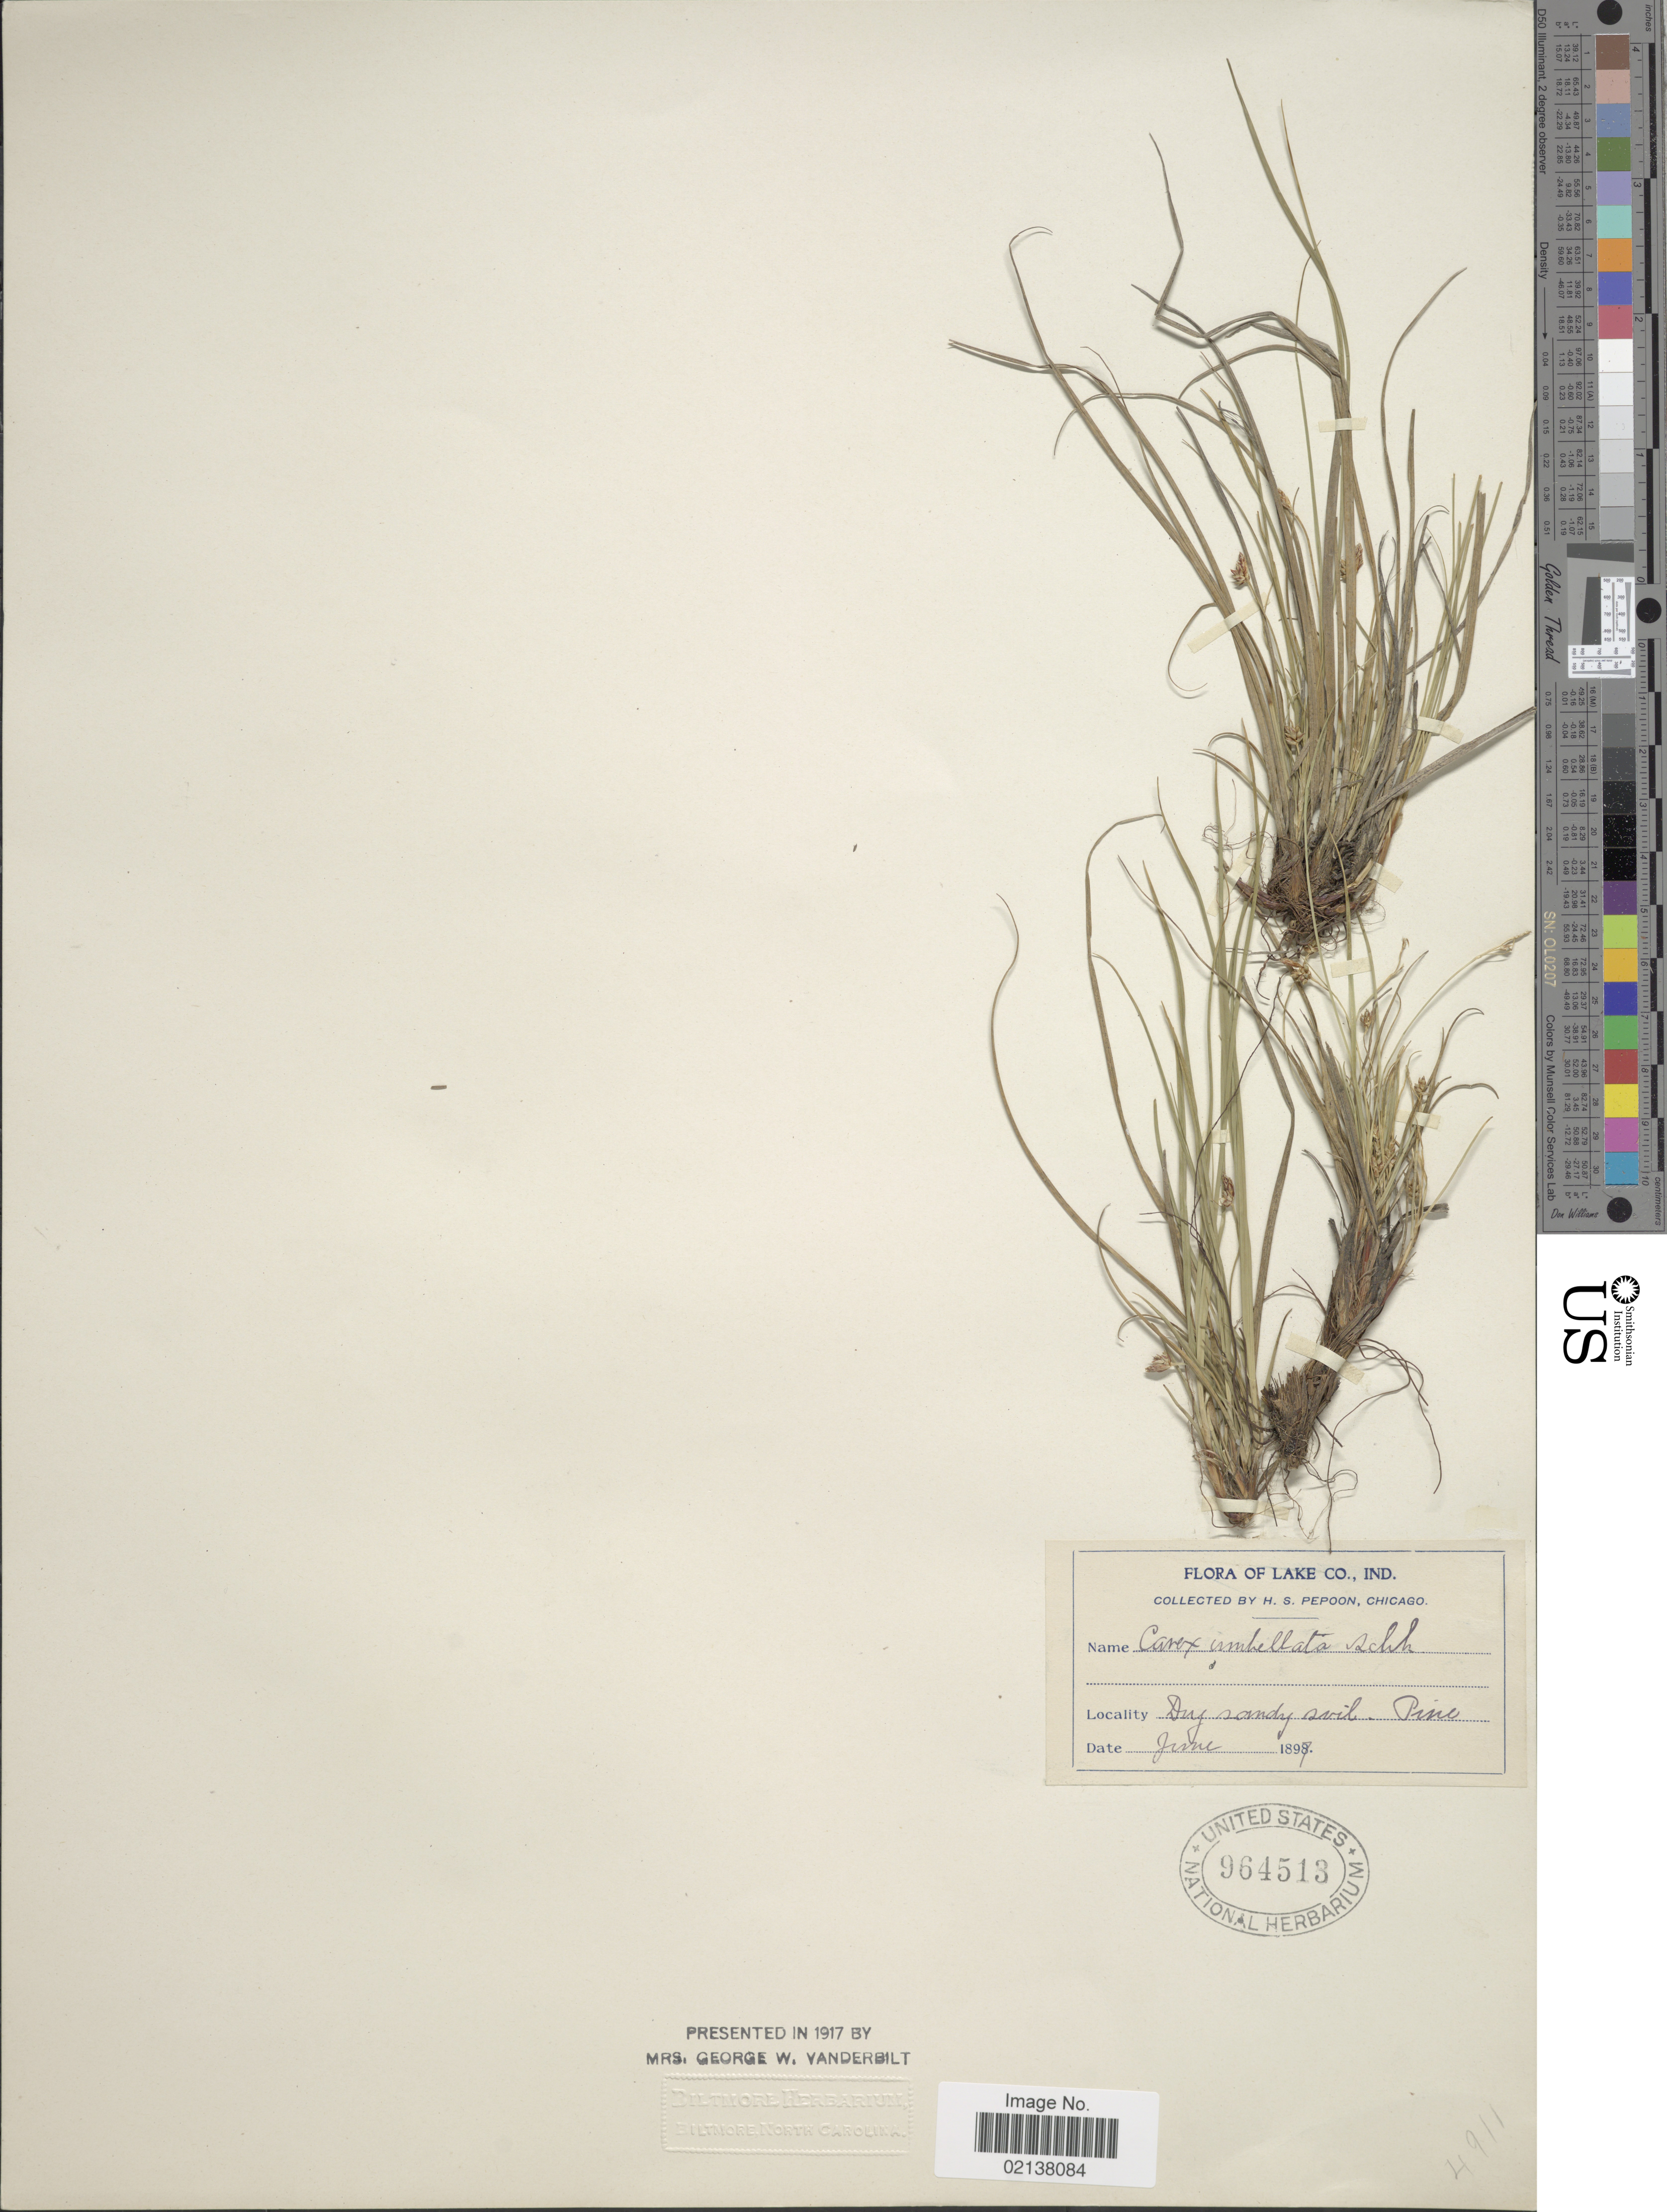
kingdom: Plantae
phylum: Tracheophyta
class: Liliopsida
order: Poales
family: Cyperaceae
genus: Carex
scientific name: Carex umbellata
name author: Schkuhr ex Willd.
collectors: H. Pepoon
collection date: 1897-06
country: United States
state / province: Indiana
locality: Lake Co., Ind. Dry sandy soil. Pine.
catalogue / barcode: US 964513